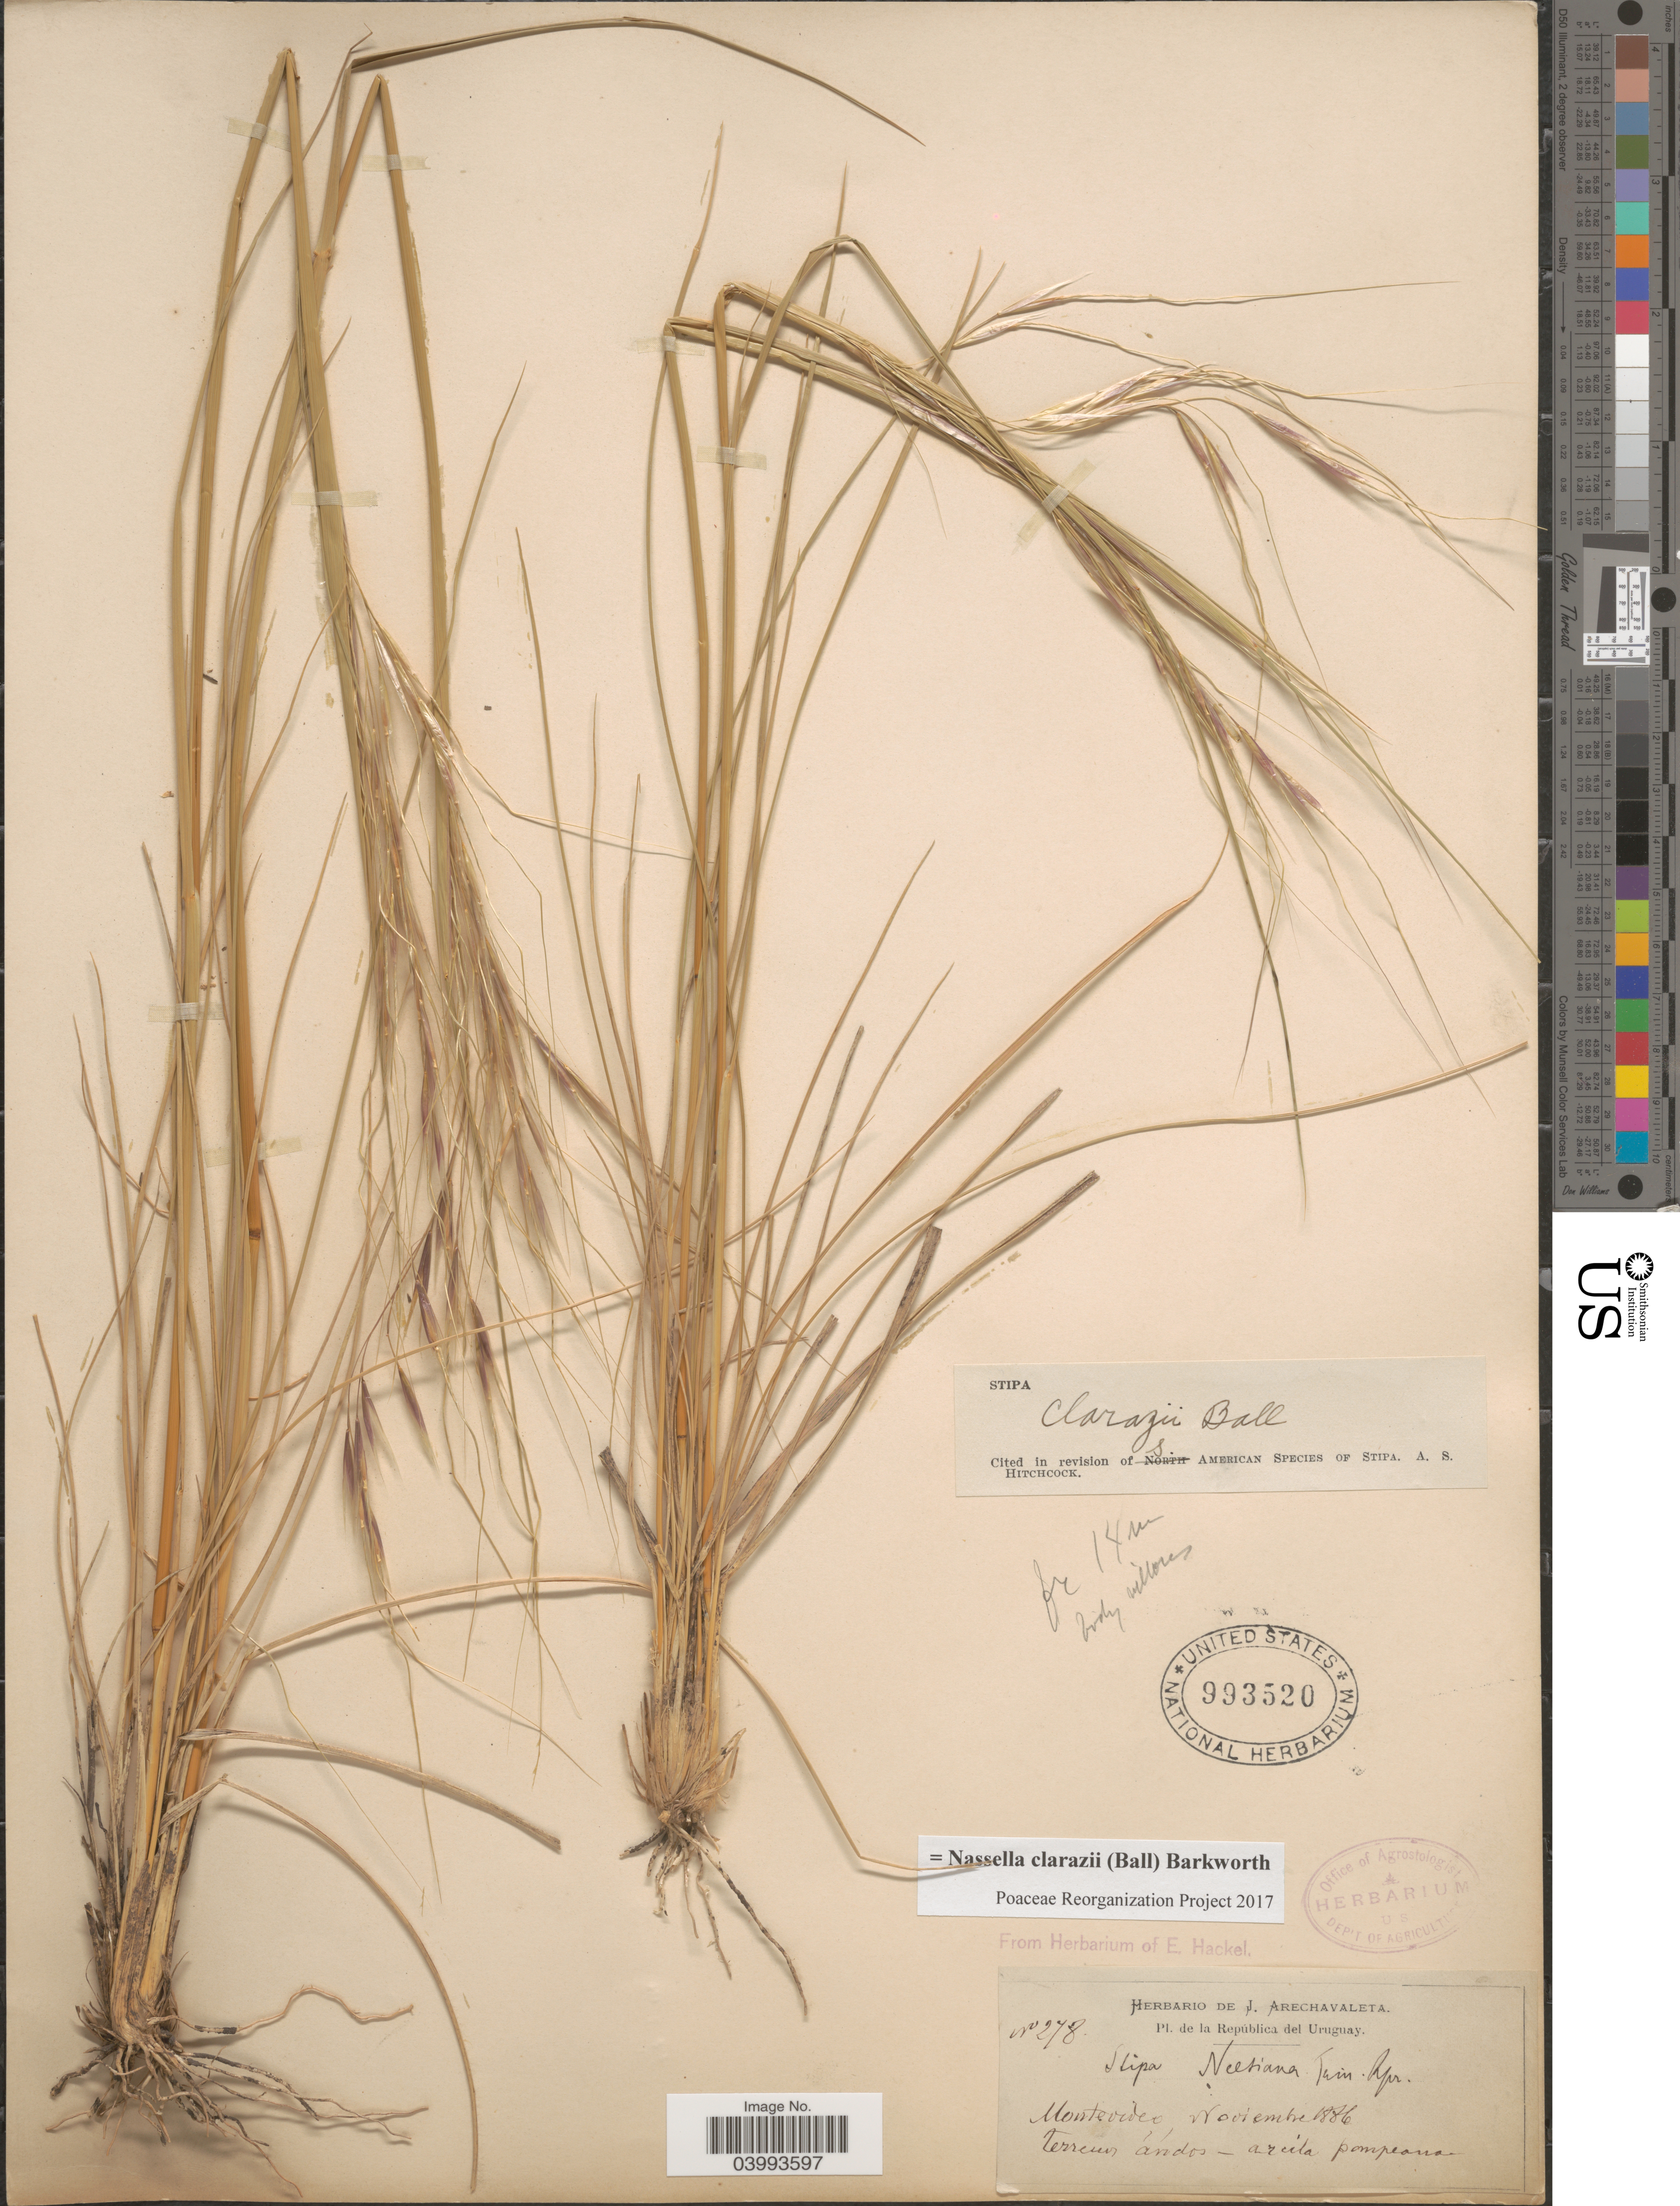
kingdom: Plantae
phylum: Tracheophyta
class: Liliopsida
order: Poales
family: Poaceae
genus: Nassella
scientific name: Nassella clarazii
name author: (Ball) Barkworth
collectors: ex herb. de J. Arechavaleta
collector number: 278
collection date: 1886-11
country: Uruguay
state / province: Montevideo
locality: República del Uruguay. Terreus áridos - arcila pompeana.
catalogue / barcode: US 993520